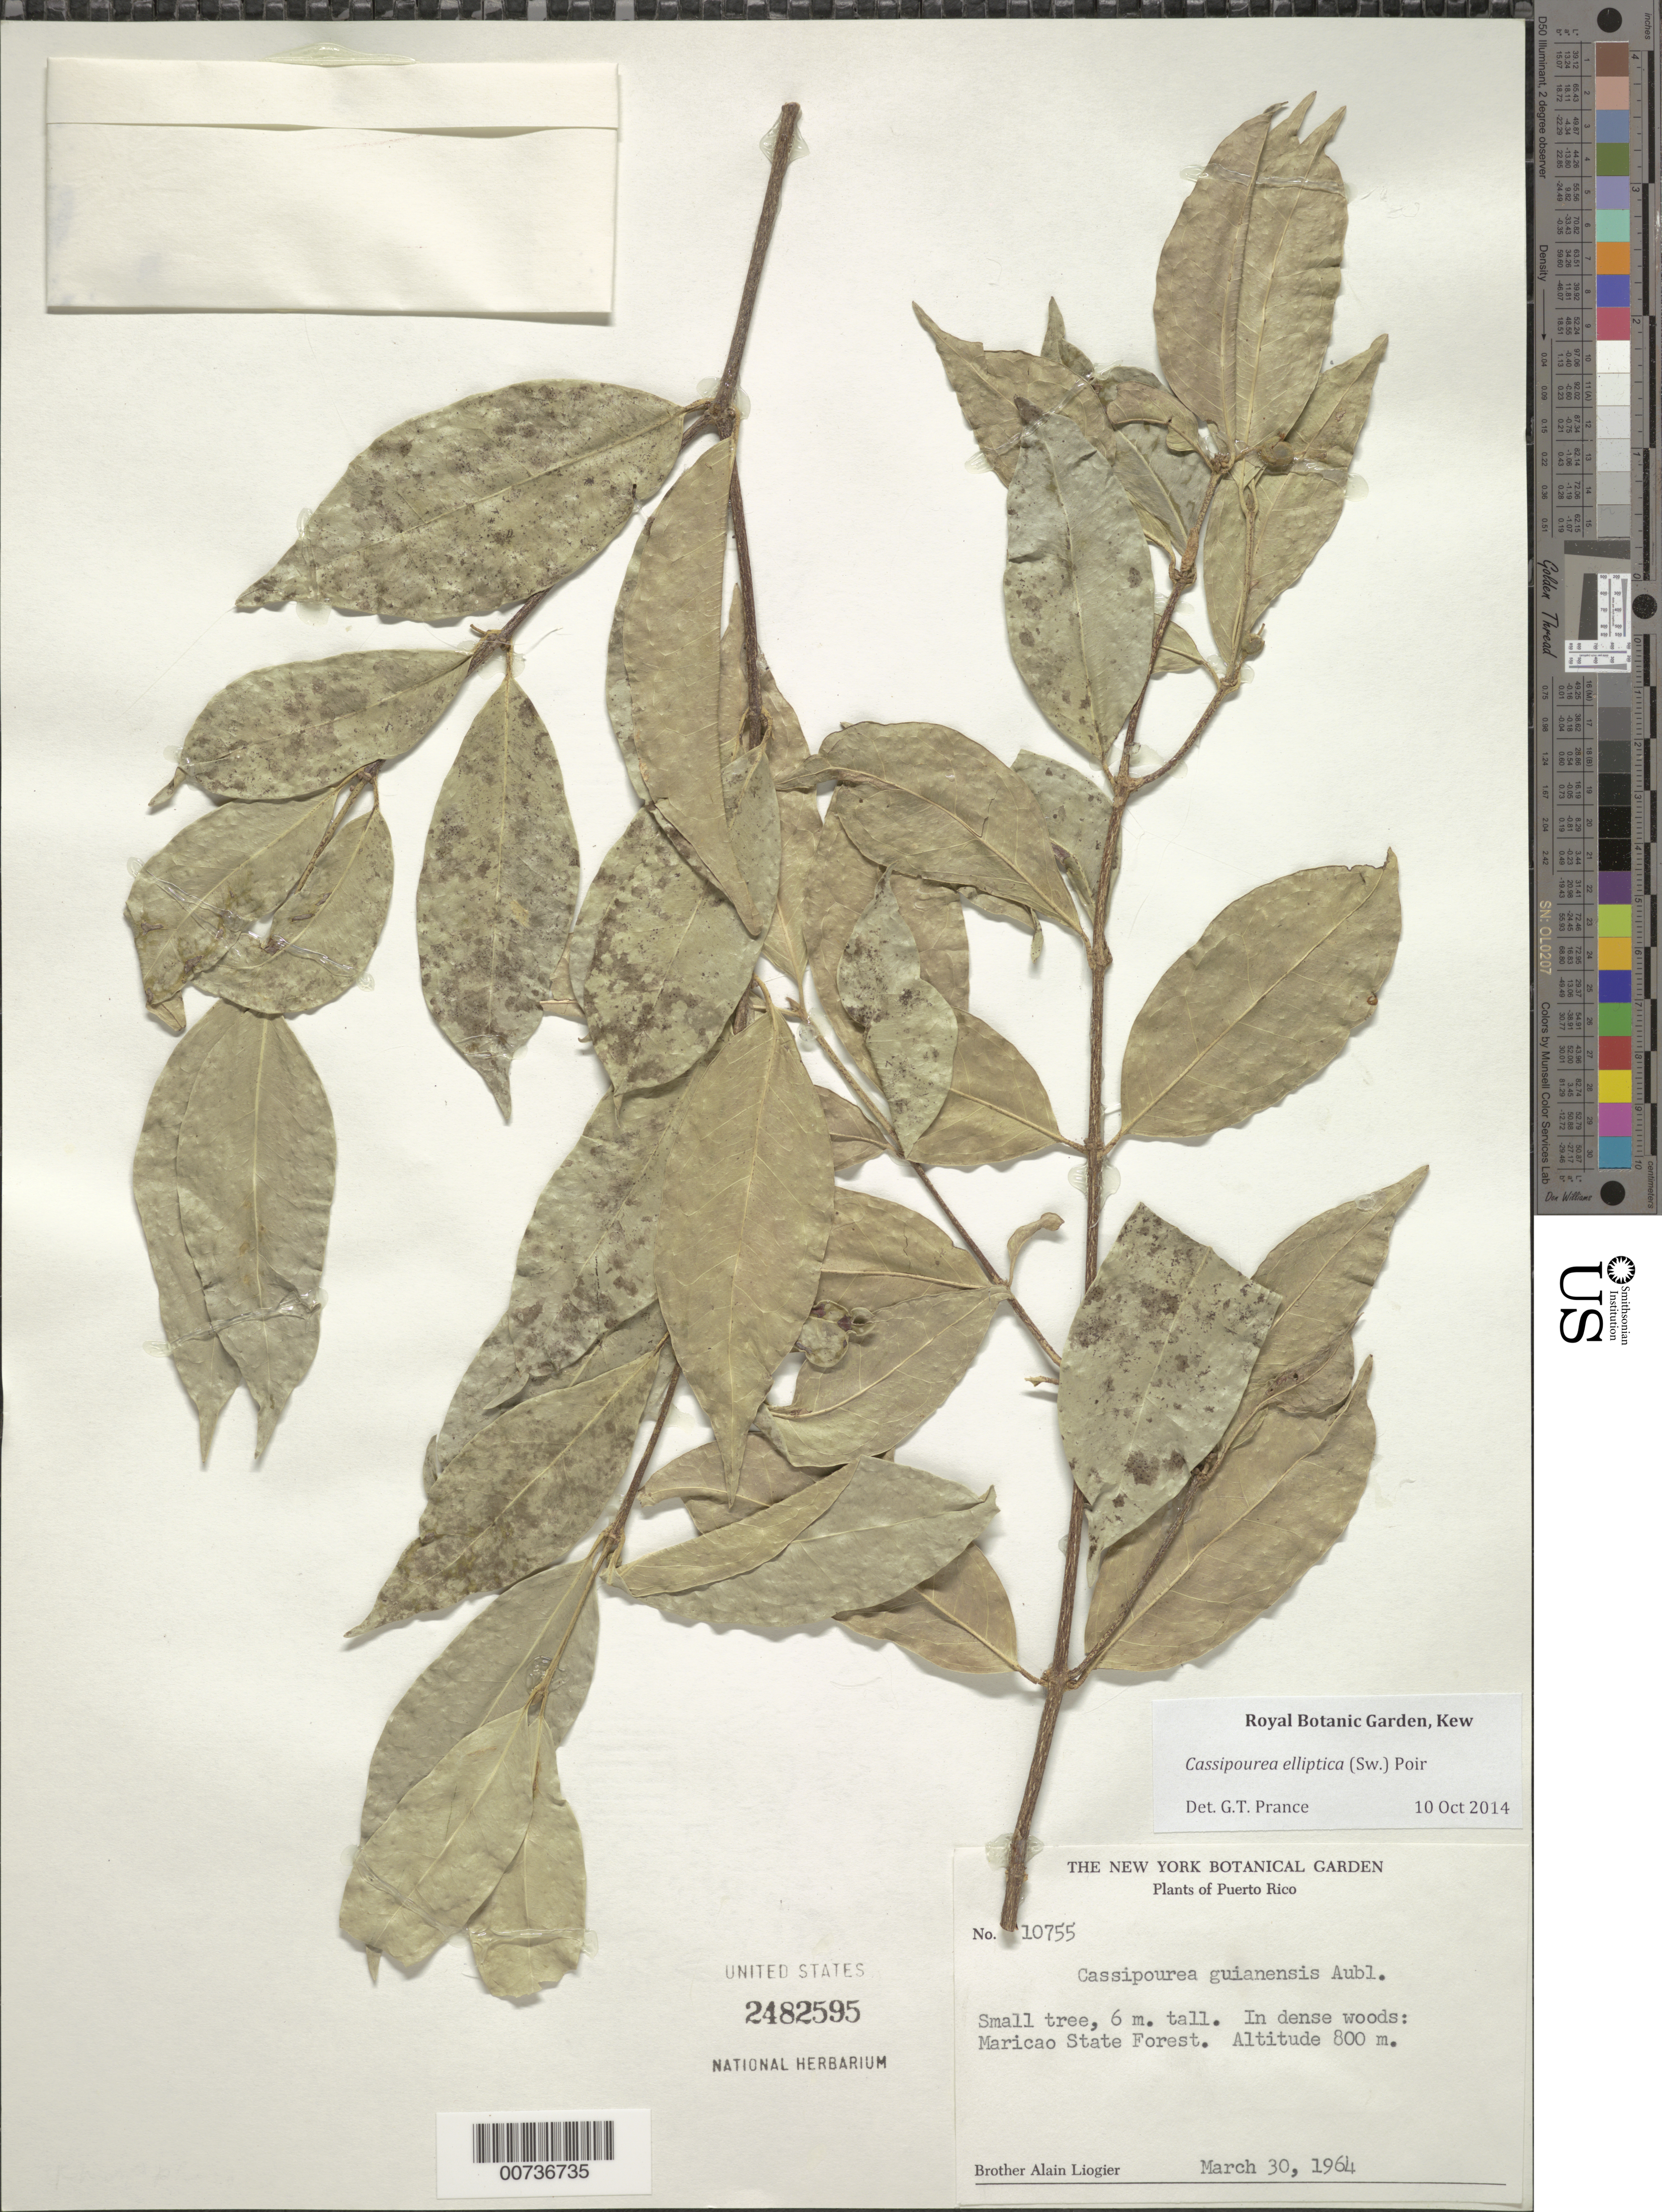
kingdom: Plantae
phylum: Tracheophyta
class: Magnoliopsida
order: Malpighiales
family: Rhizophoraceae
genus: Cassipourea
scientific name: Cassipourea elliptica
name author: (Sw.) Poir.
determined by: Prance, G. T.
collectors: A. H. Liogier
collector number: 10755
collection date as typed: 30 Mar 1964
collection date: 1964-03-30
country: Puerto Rico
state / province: Maricao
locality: Maricao State Forest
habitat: In dense woods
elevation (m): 800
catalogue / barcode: US 2482595